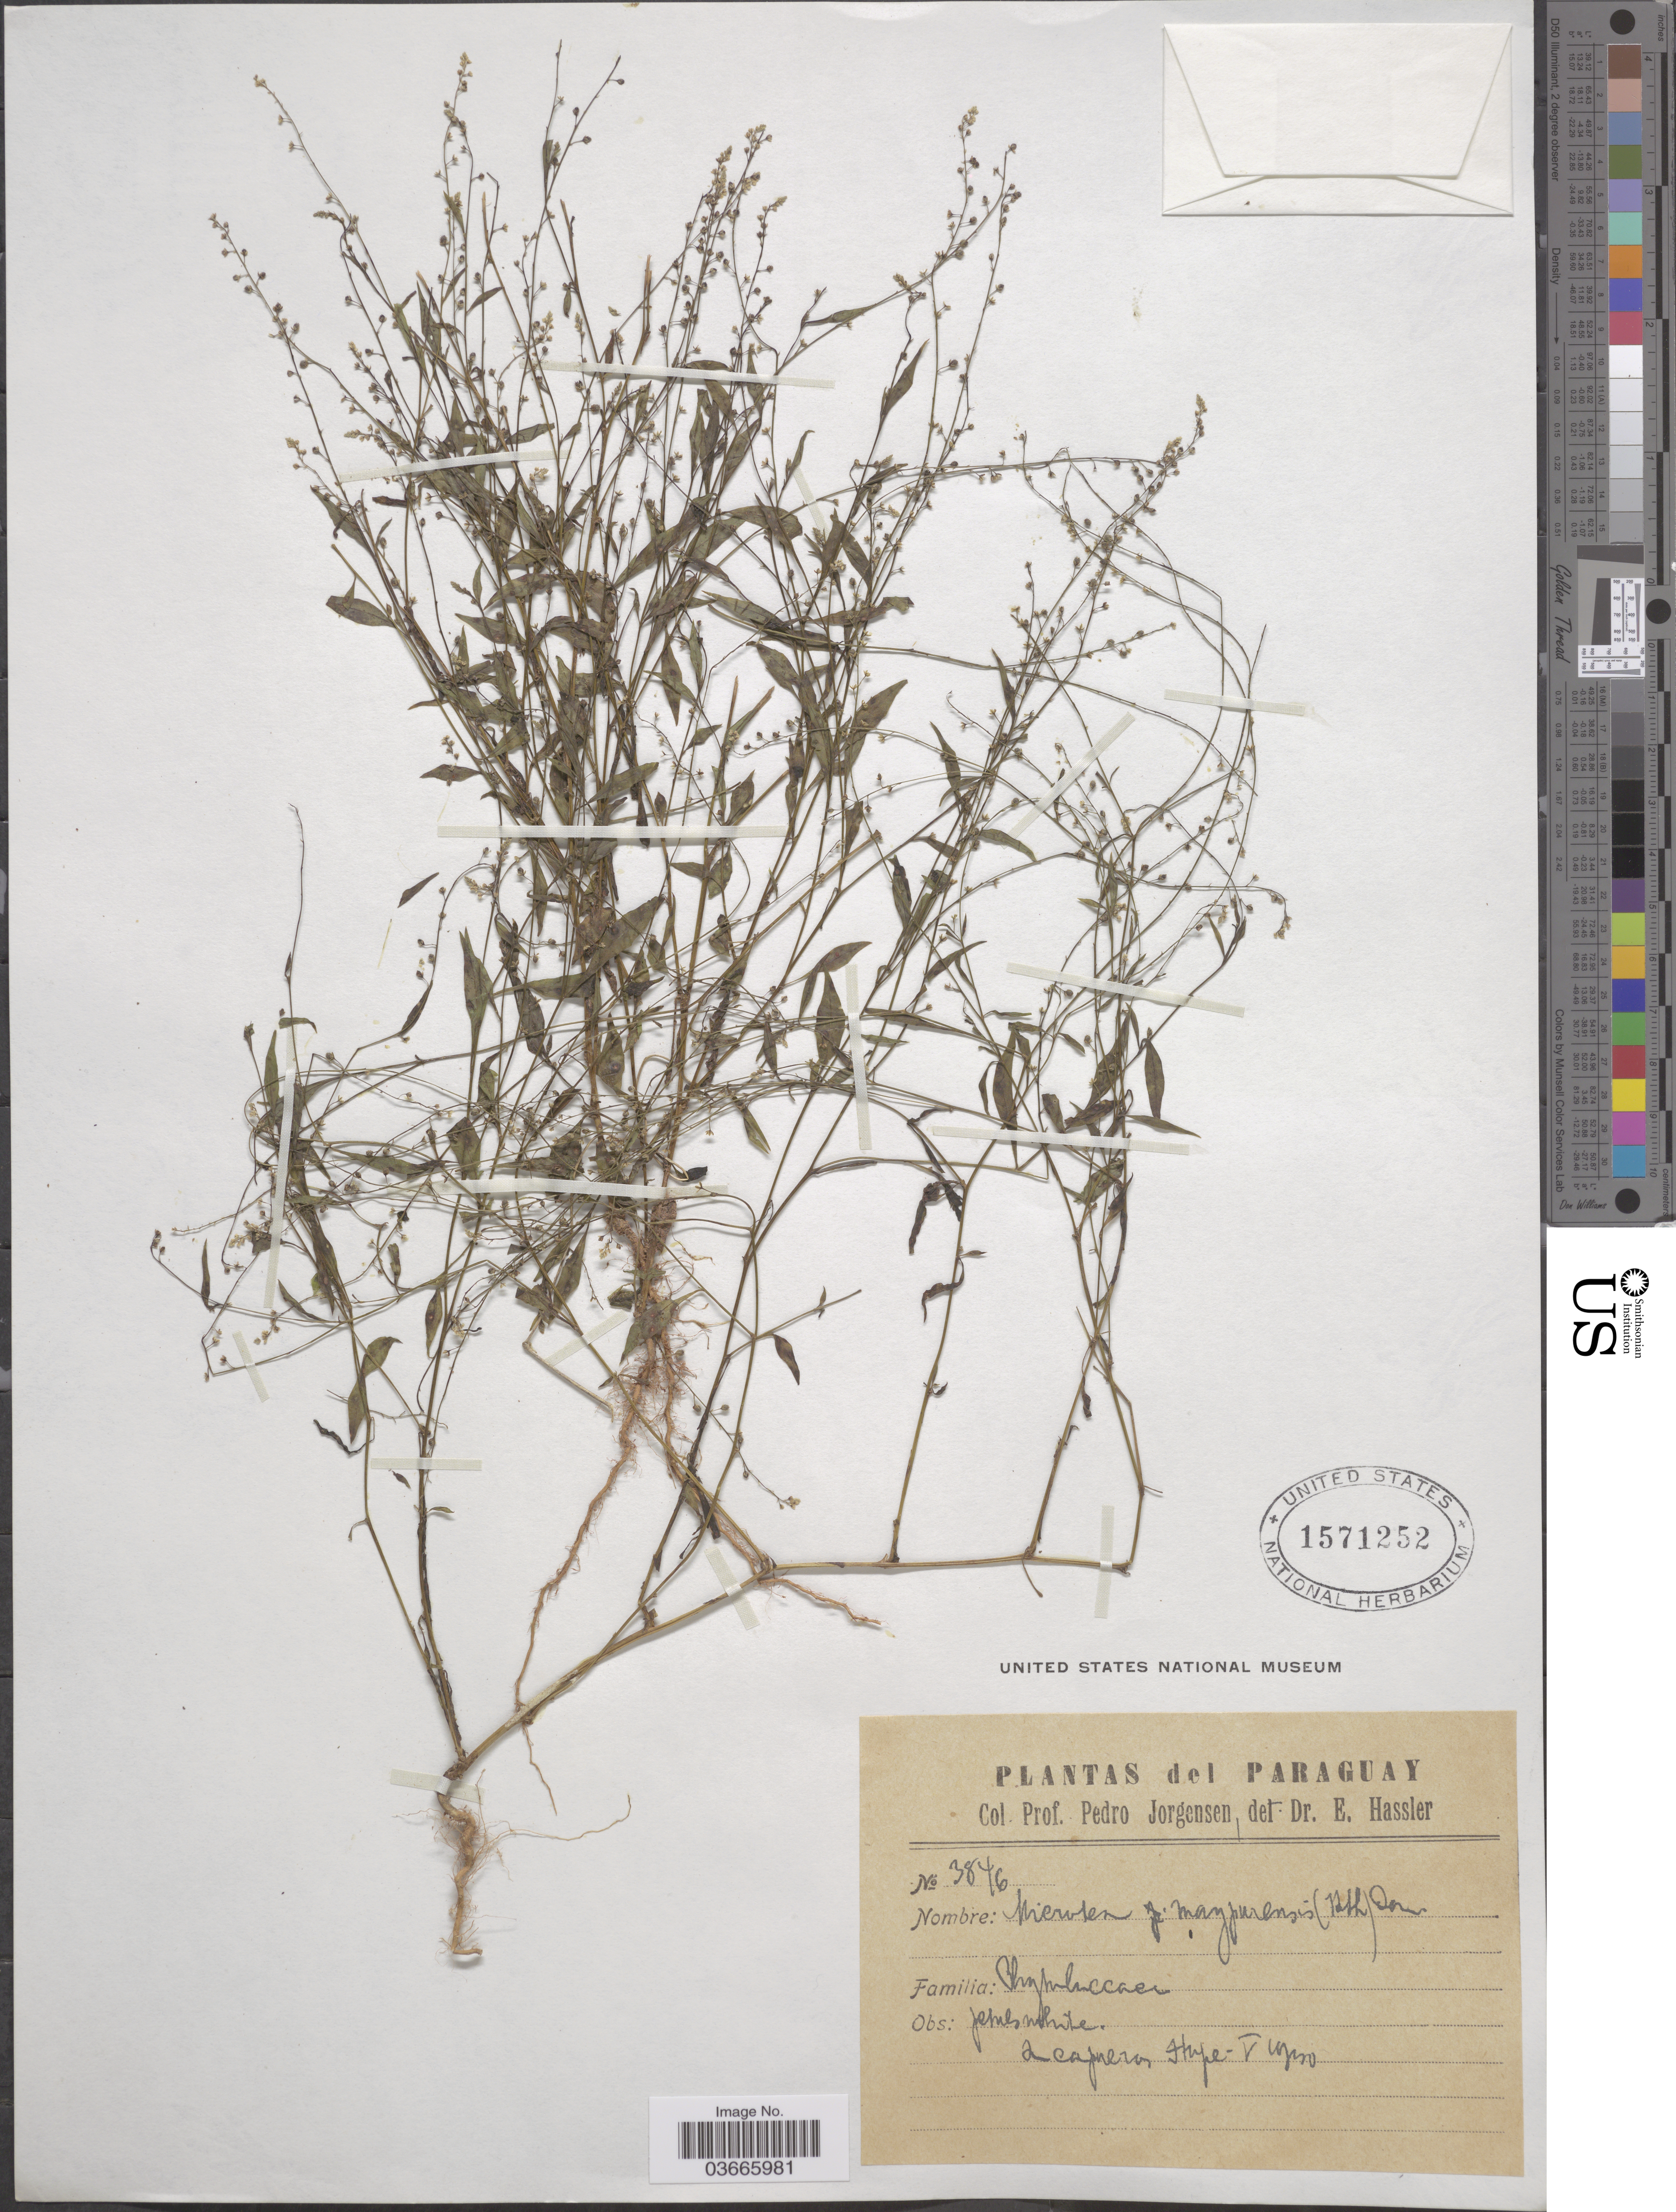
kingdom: Plantae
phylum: Tracheophyta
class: Magnoliopsida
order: Caryophyllales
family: Microteaceae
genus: Microtea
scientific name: Microtea maypurensis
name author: (Kunth) G. Don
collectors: P. Jörgensen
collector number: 3846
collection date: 1930-05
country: Paraguay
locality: De Camperos Itape.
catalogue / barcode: US 1571252